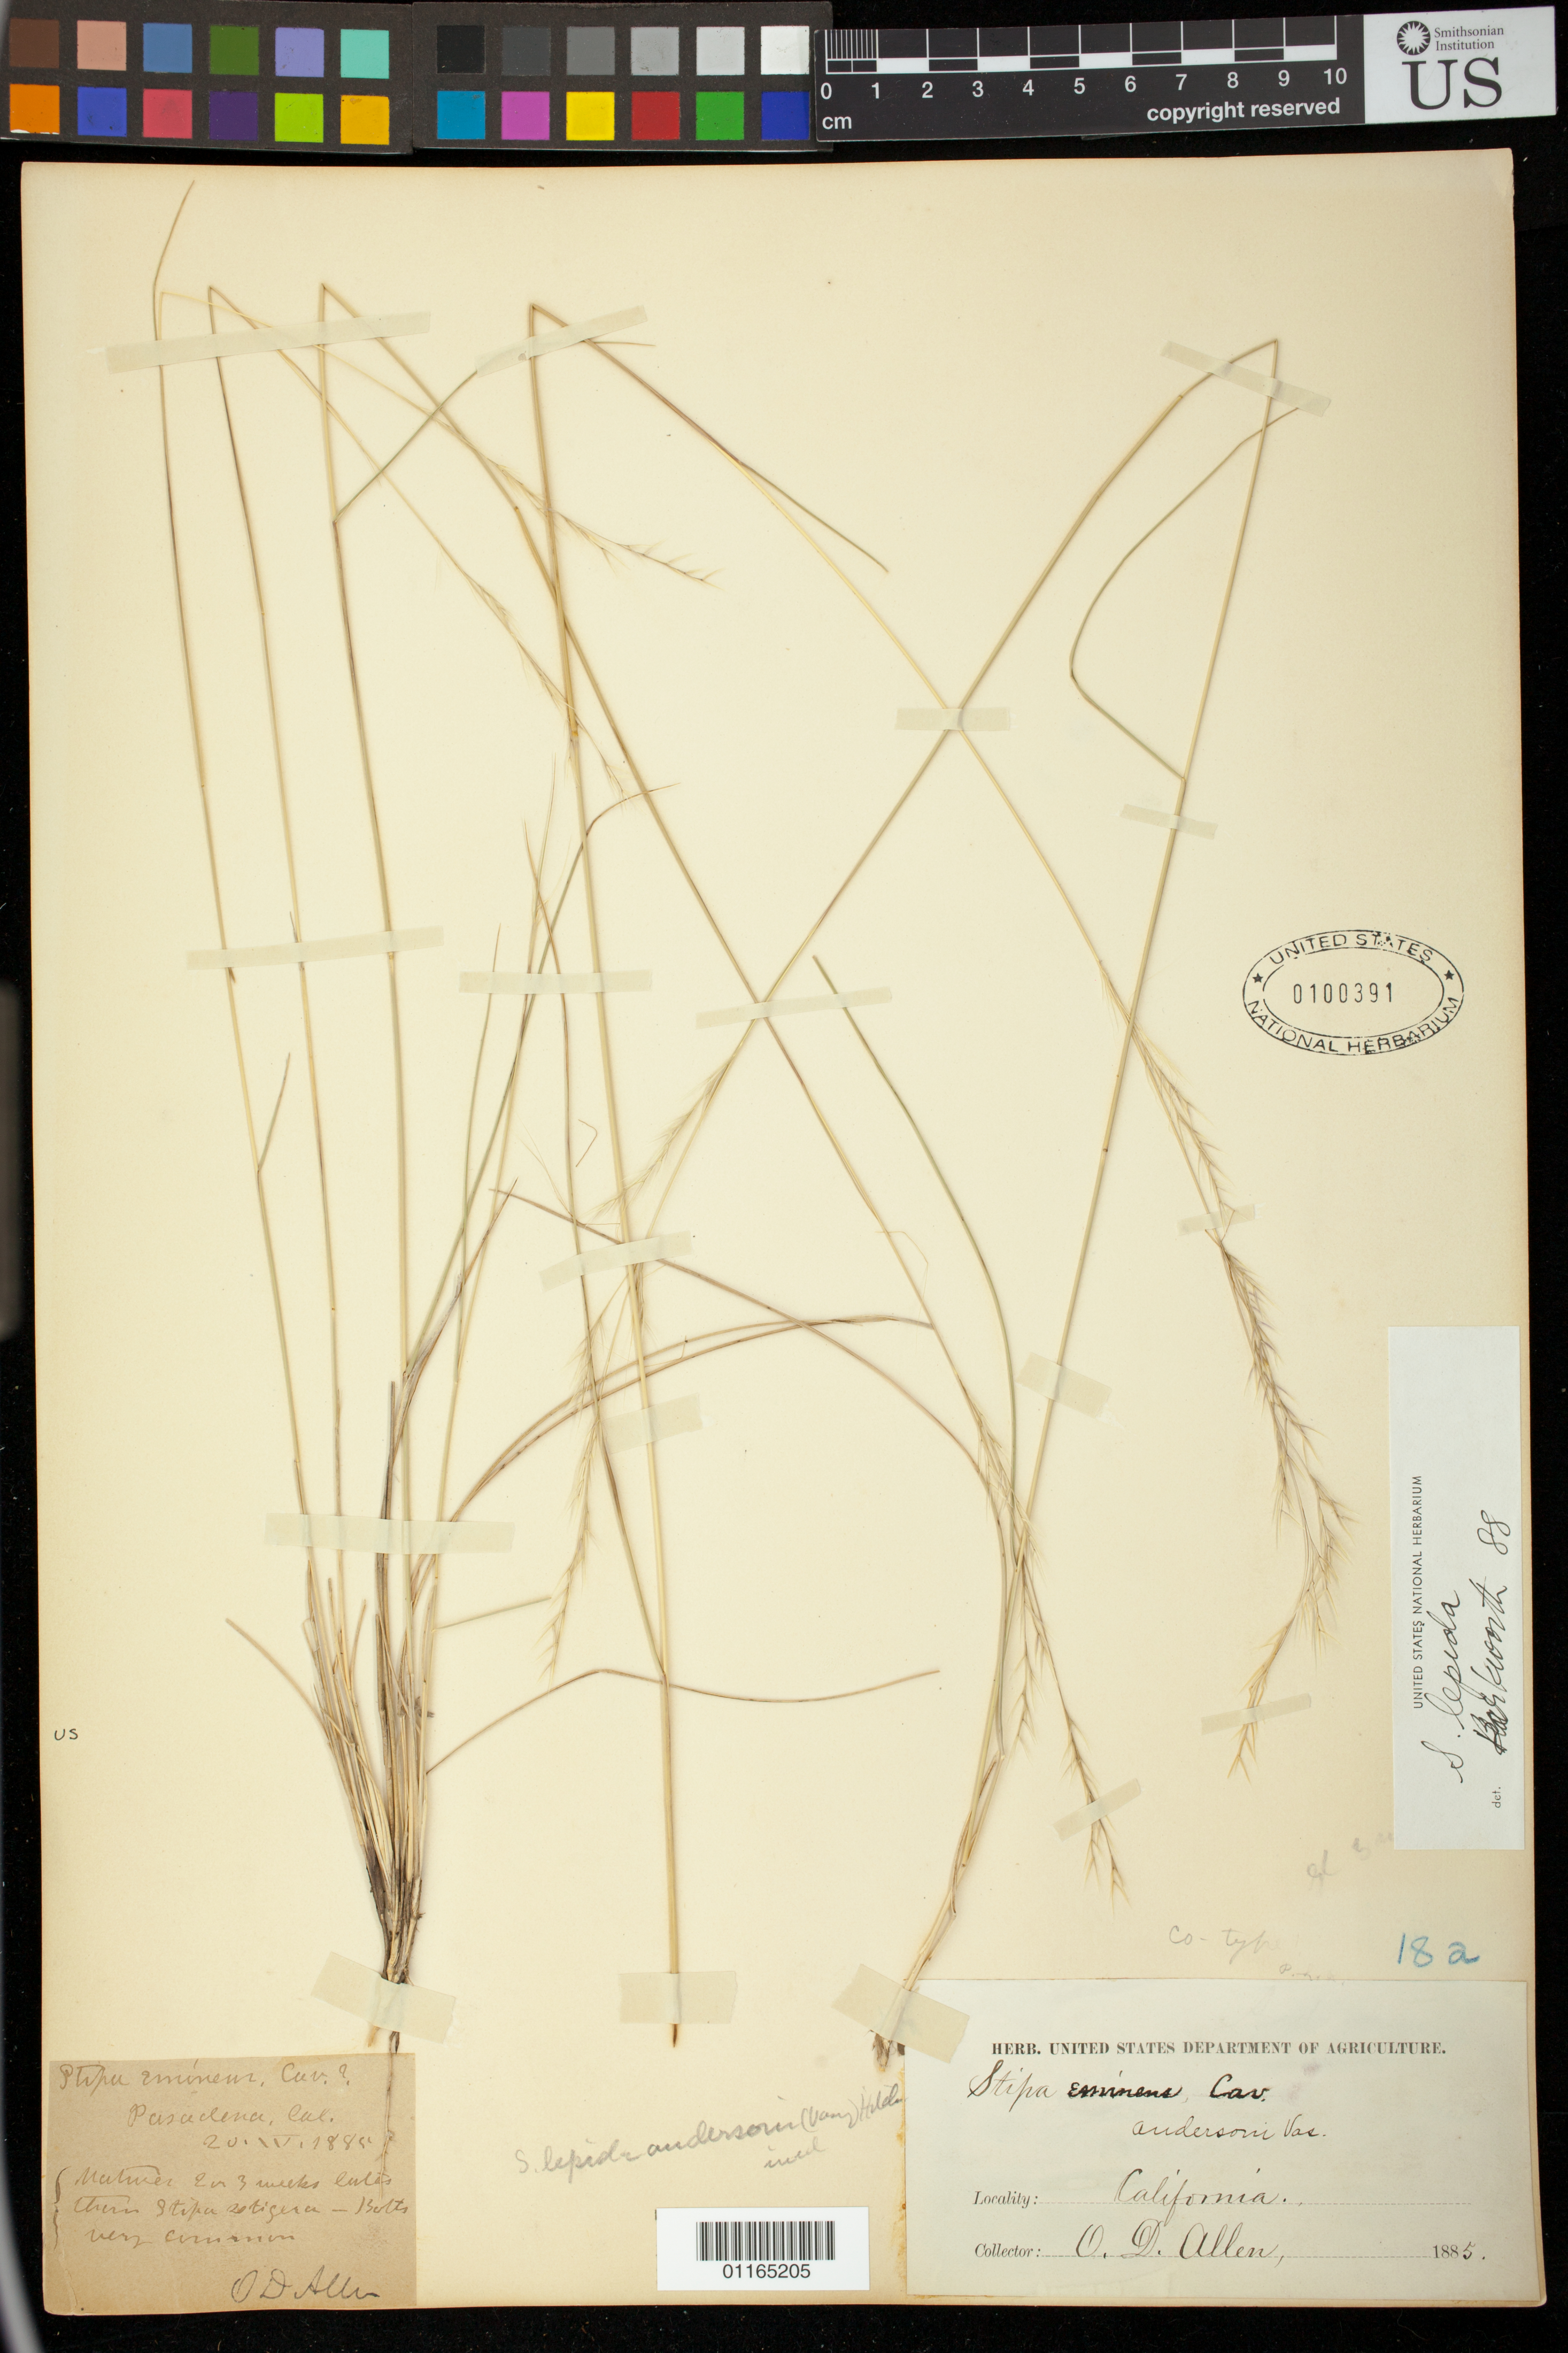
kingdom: Plantae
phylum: Tracheophyta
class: Liliopsida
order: Poales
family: Poaceae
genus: Stipa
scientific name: Stipa eminens var. andersonii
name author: Vasey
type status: Syntype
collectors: O. D. Allen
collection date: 1885-04-20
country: United States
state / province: California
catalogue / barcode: US 100391